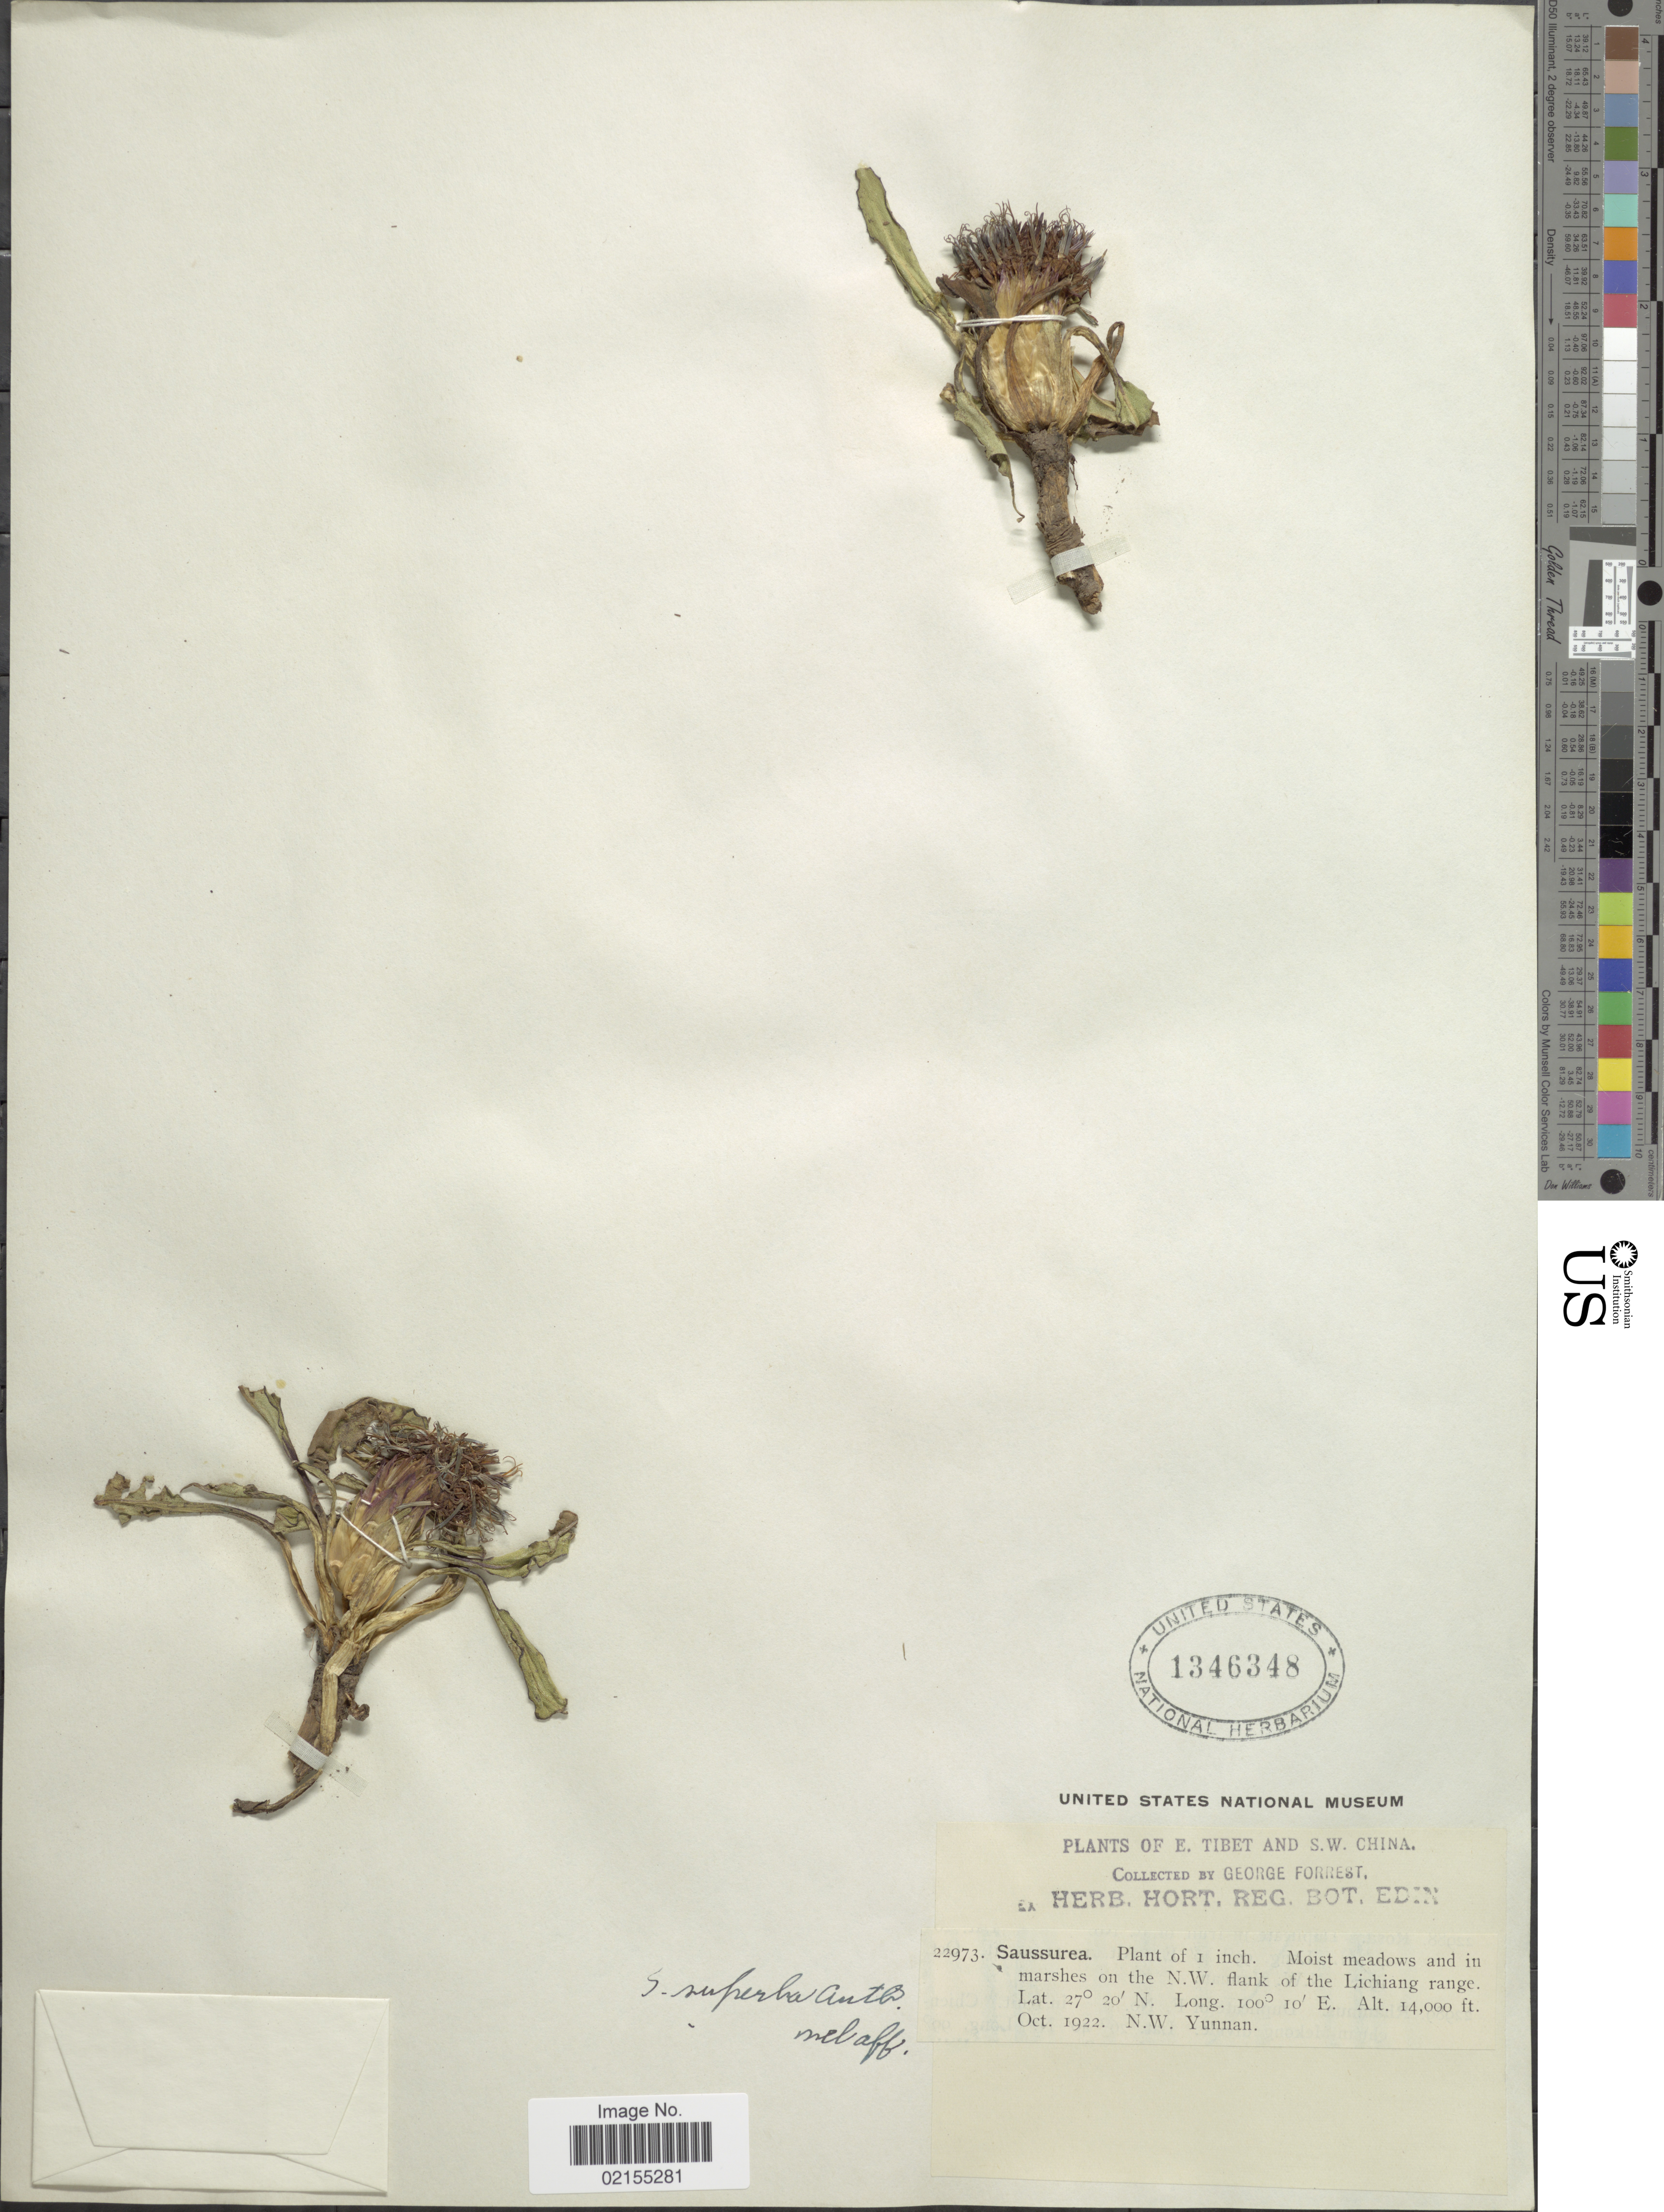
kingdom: Plantae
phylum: Tracheophyta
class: Magnoliopsida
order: Asterales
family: Asteraceae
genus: Dolomiaea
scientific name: Dolomiaea georgii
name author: C. Shih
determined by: Chen, Yousheng S.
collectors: G. Forrest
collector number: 22973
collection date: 1922-10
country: China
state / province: Yunnan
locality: Moist meadows and in marshes on the N.W. flank of the Lichiang range, N. W. Yunnan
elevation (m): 4267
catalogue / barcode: US 1346348